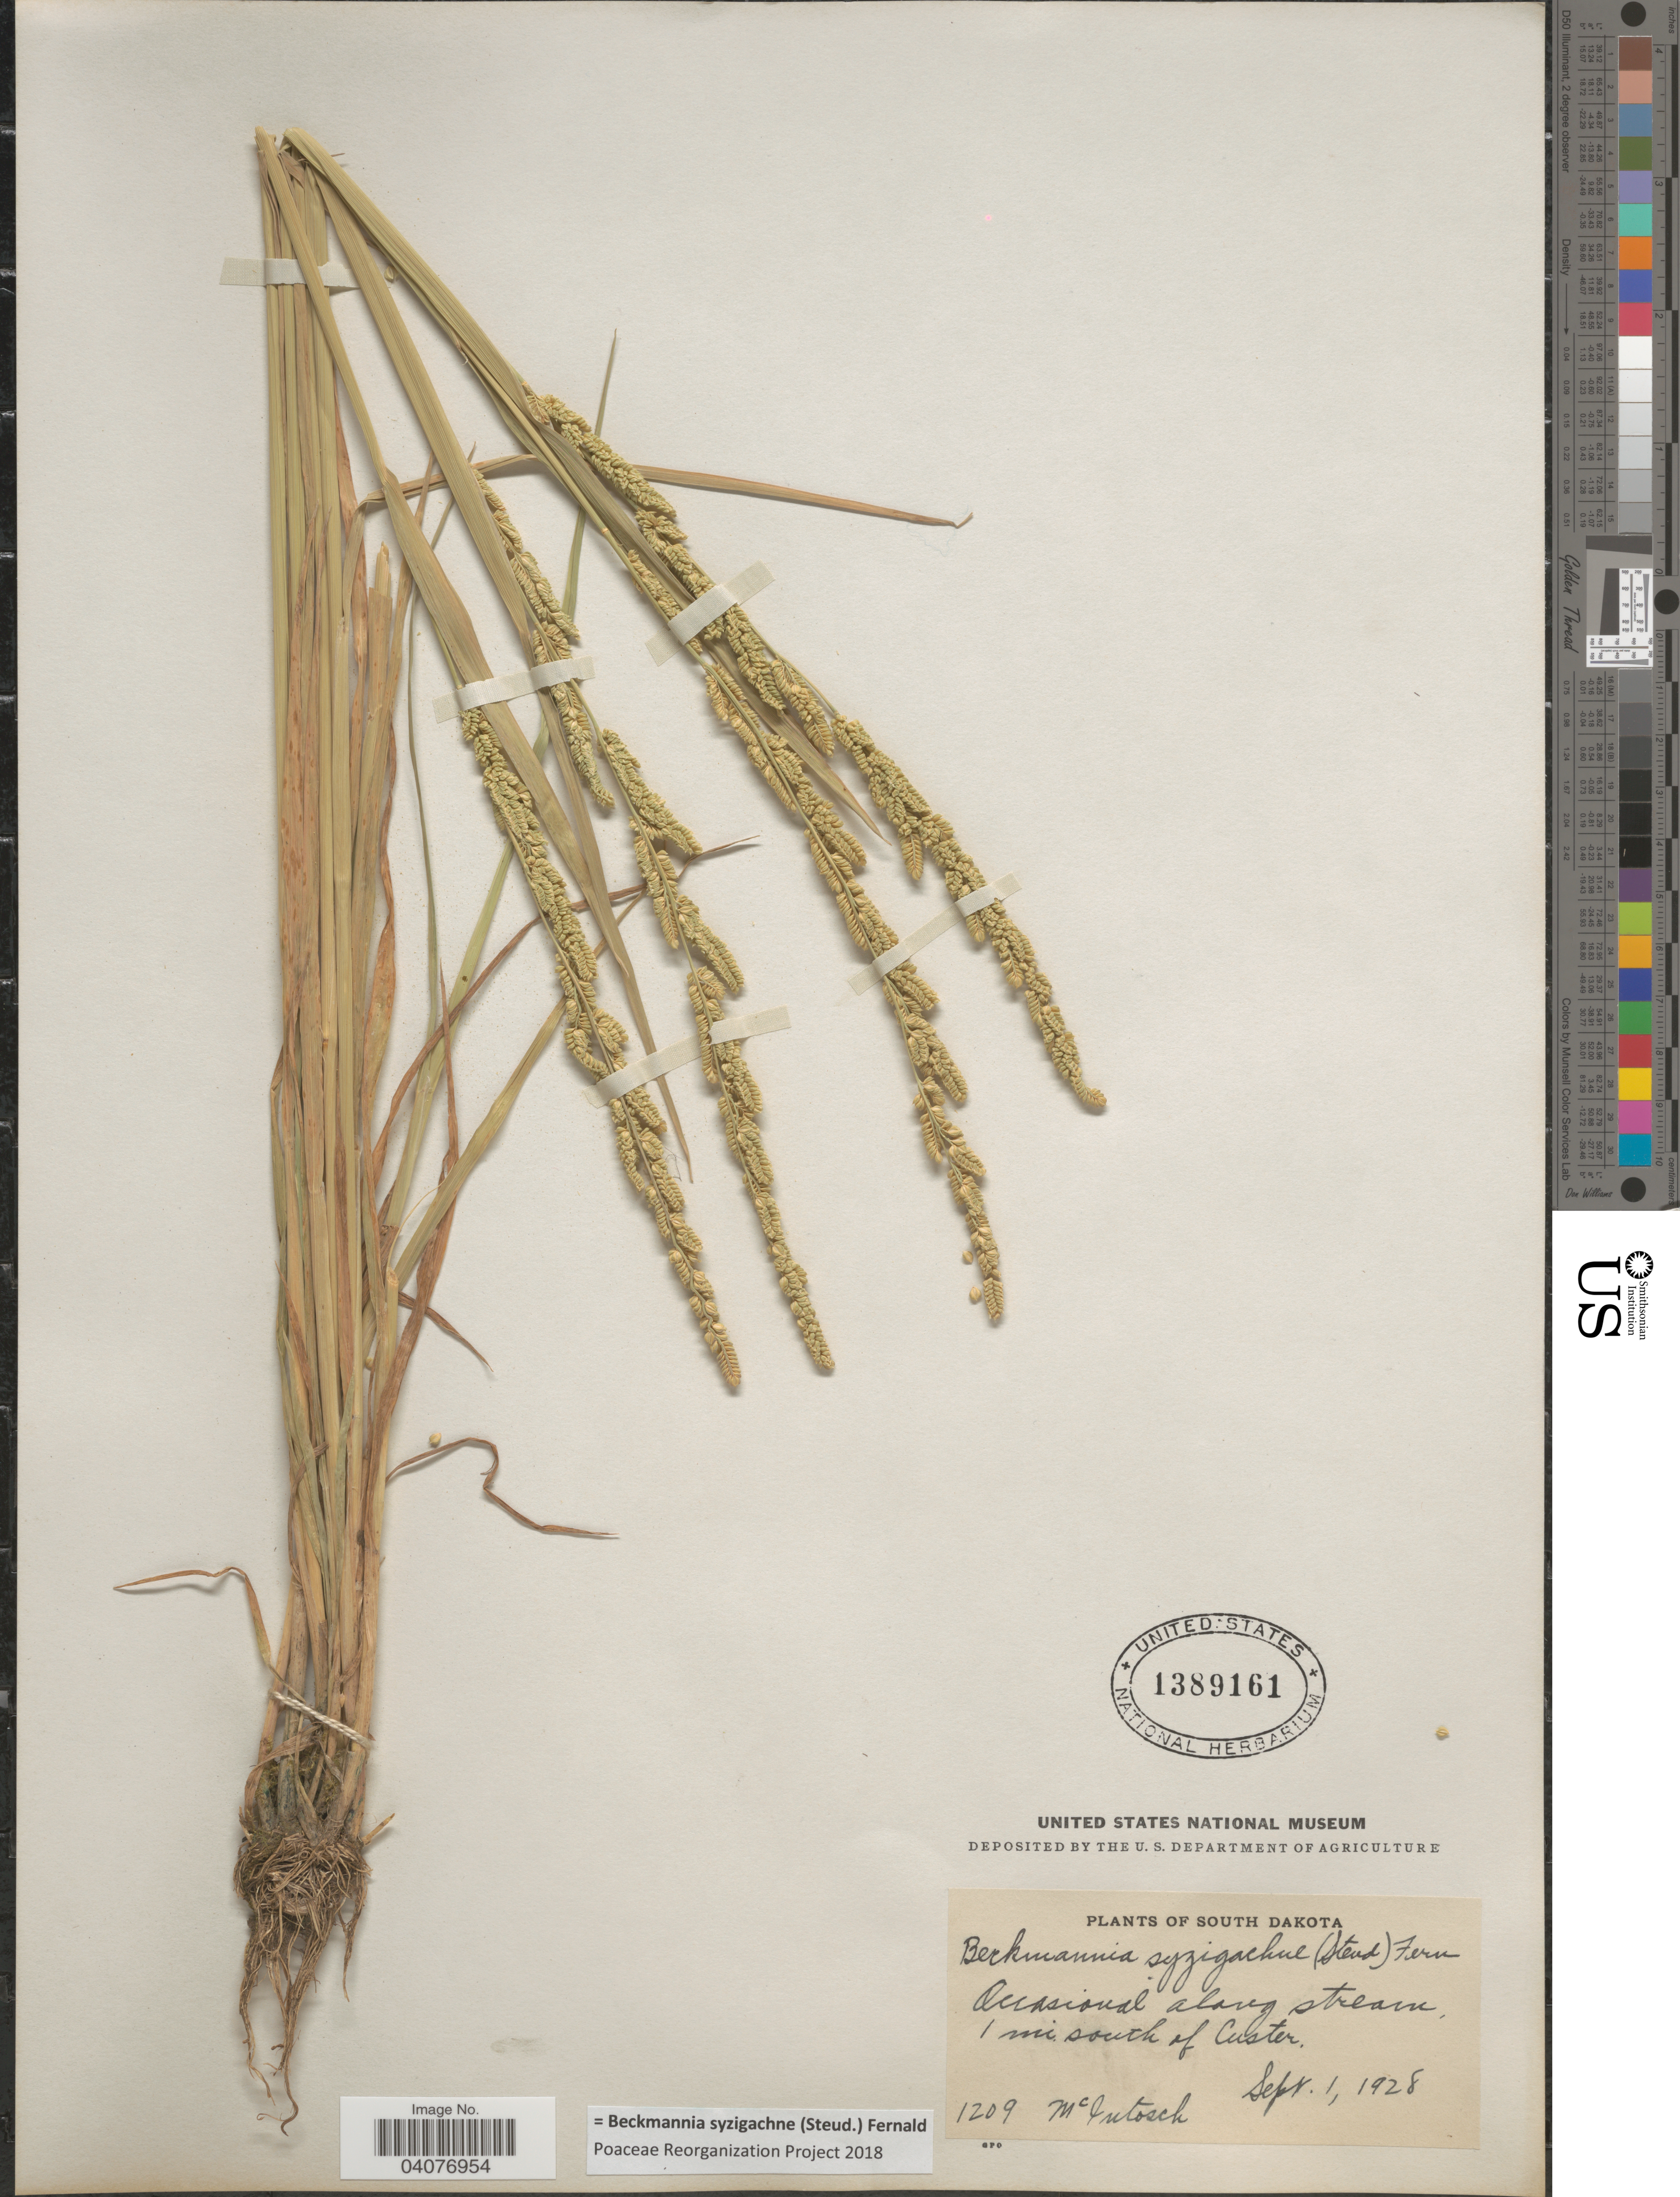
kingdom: Plantae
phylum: Tracheophyta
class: Liliopsida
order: Poales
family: Poaceae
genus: Beckmannia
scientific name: Beckmannia syzigachne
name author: (Steud.) Fernald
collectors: McIntosh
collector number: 1209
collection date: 1928-09-01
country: United States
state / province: South Dakota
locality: Occasional along stream 1 mi south of Custer.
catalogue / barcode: US 1389161